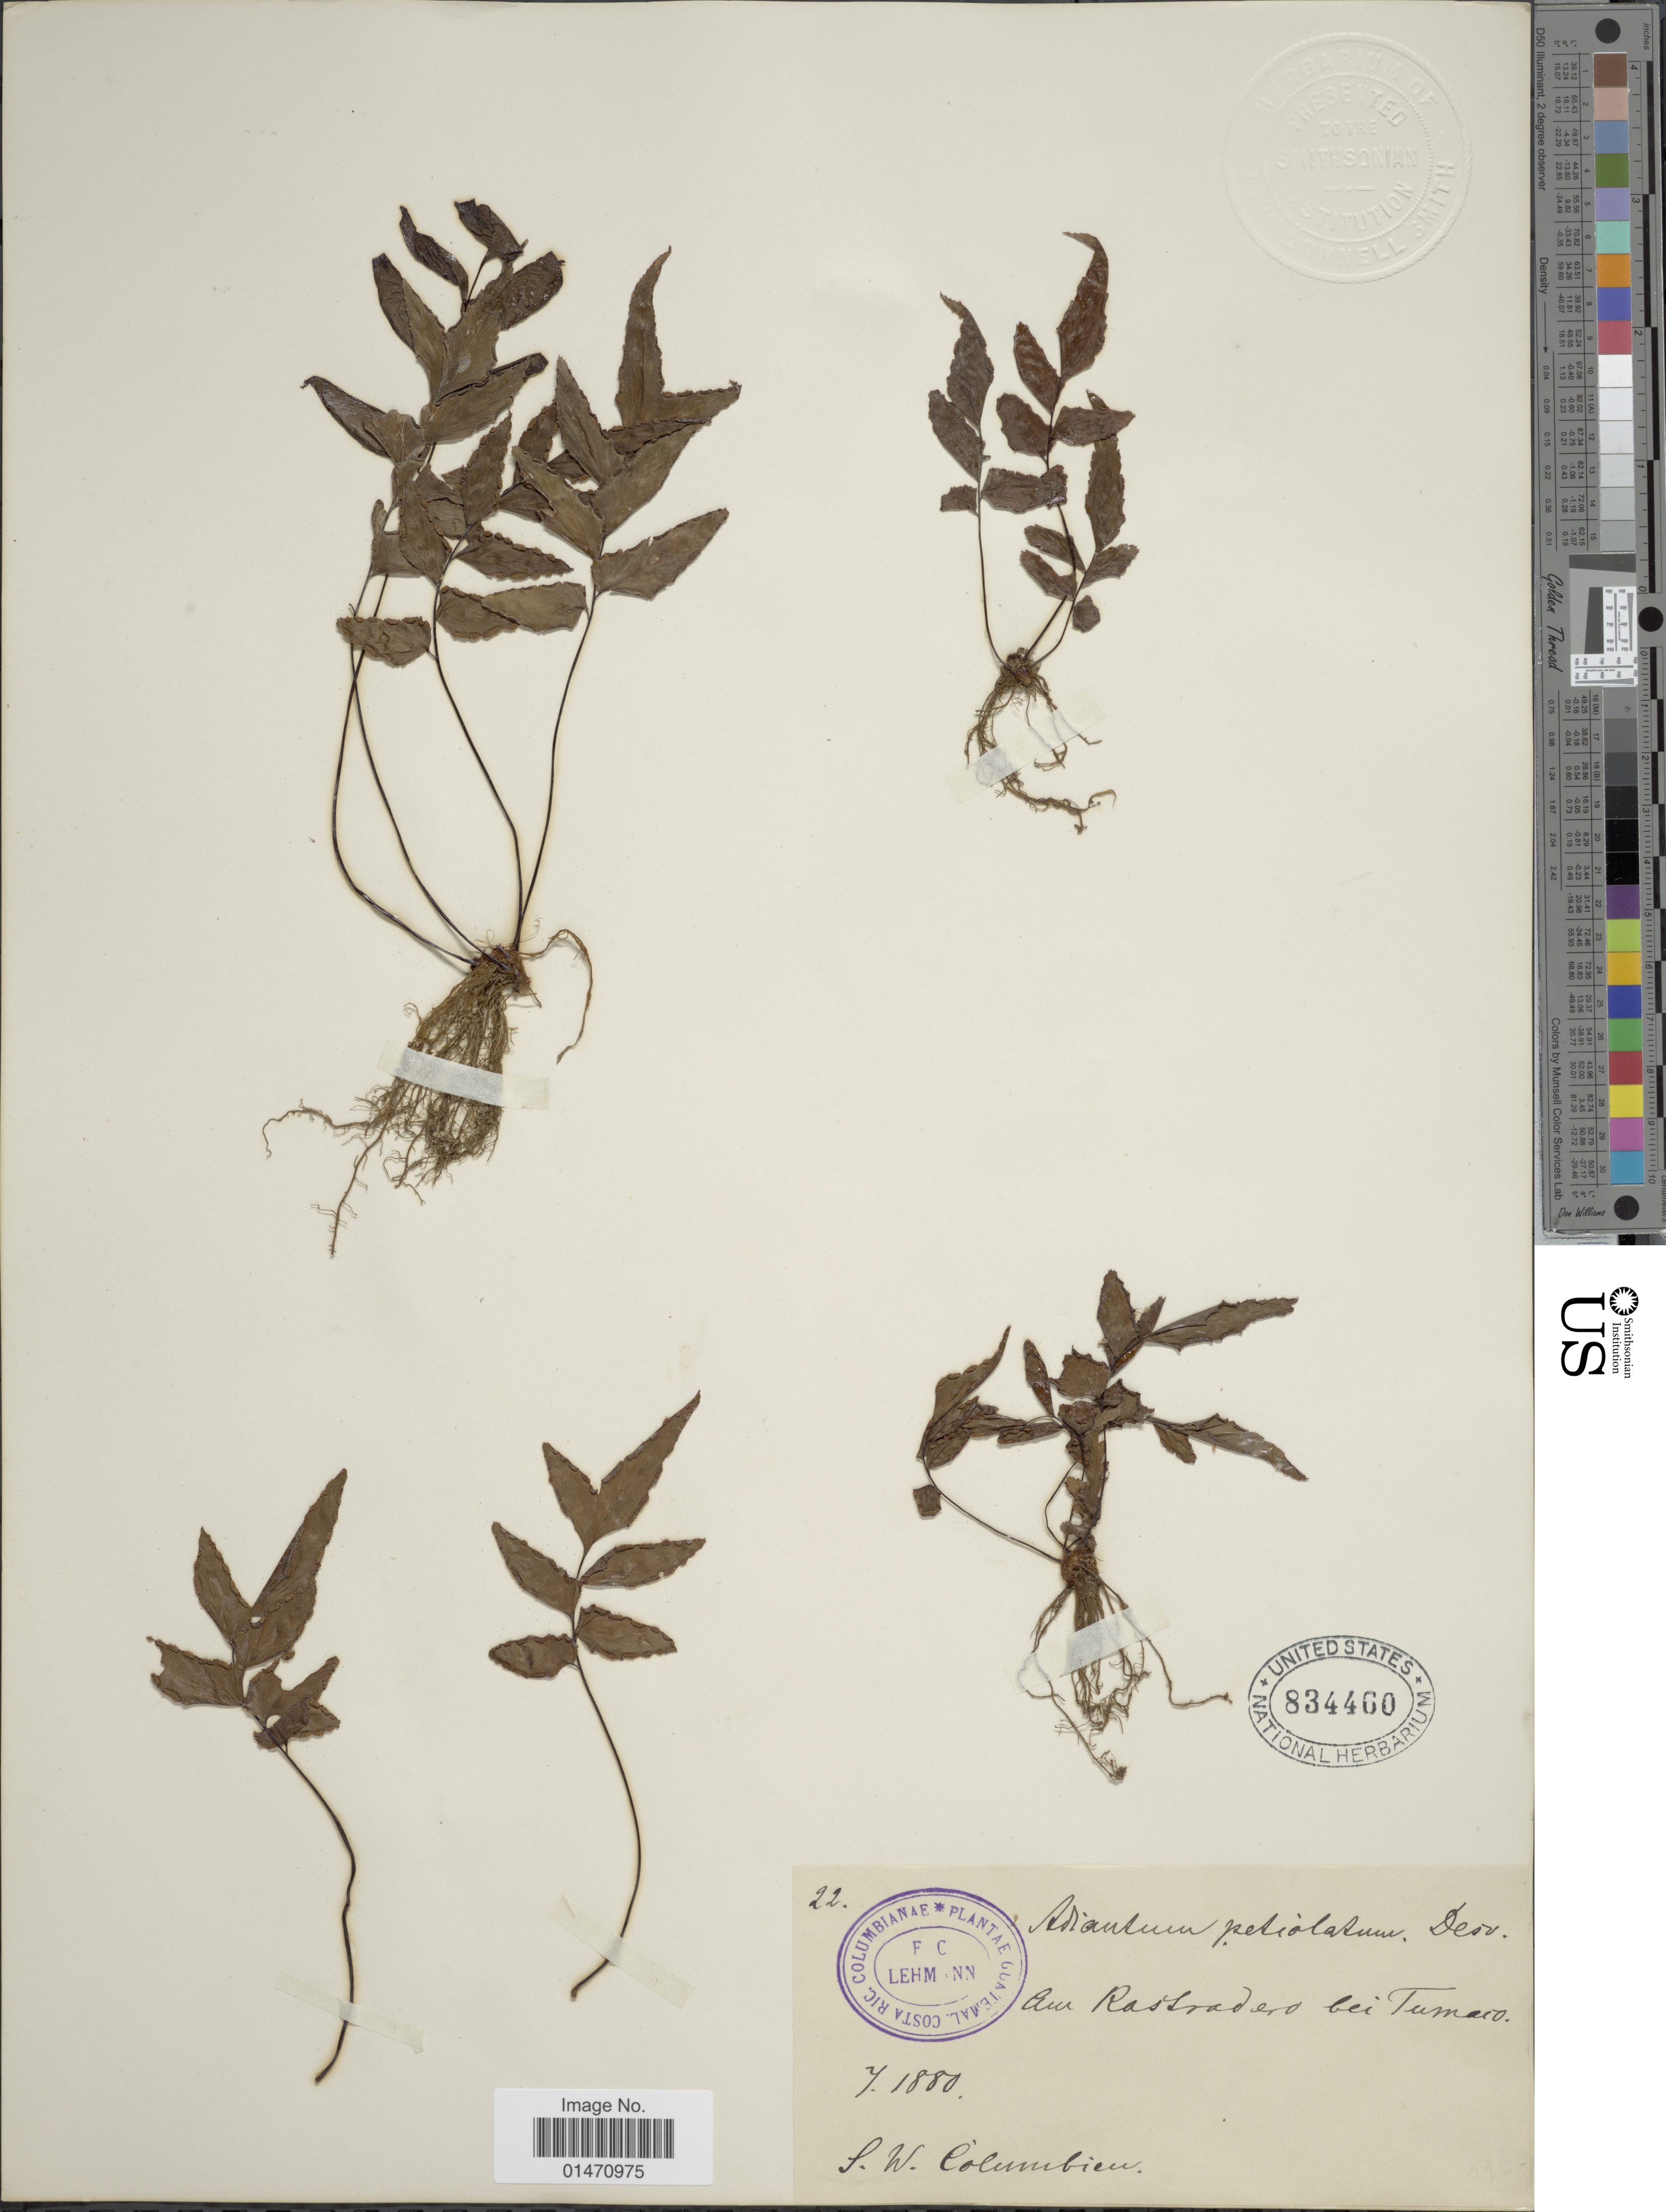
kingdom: Plantae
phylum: Tracheophyta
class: Polypodiopsida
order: Polypodiales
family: Pteridaceae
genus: Adiantum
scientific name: Adiantum petiolatum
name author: Desv.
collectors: F. C. Lehmann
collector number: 22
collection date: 1880-07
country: Colombia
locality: Am Rastradero bei Tumaco, S.W. Columbien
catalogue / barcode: US 834460